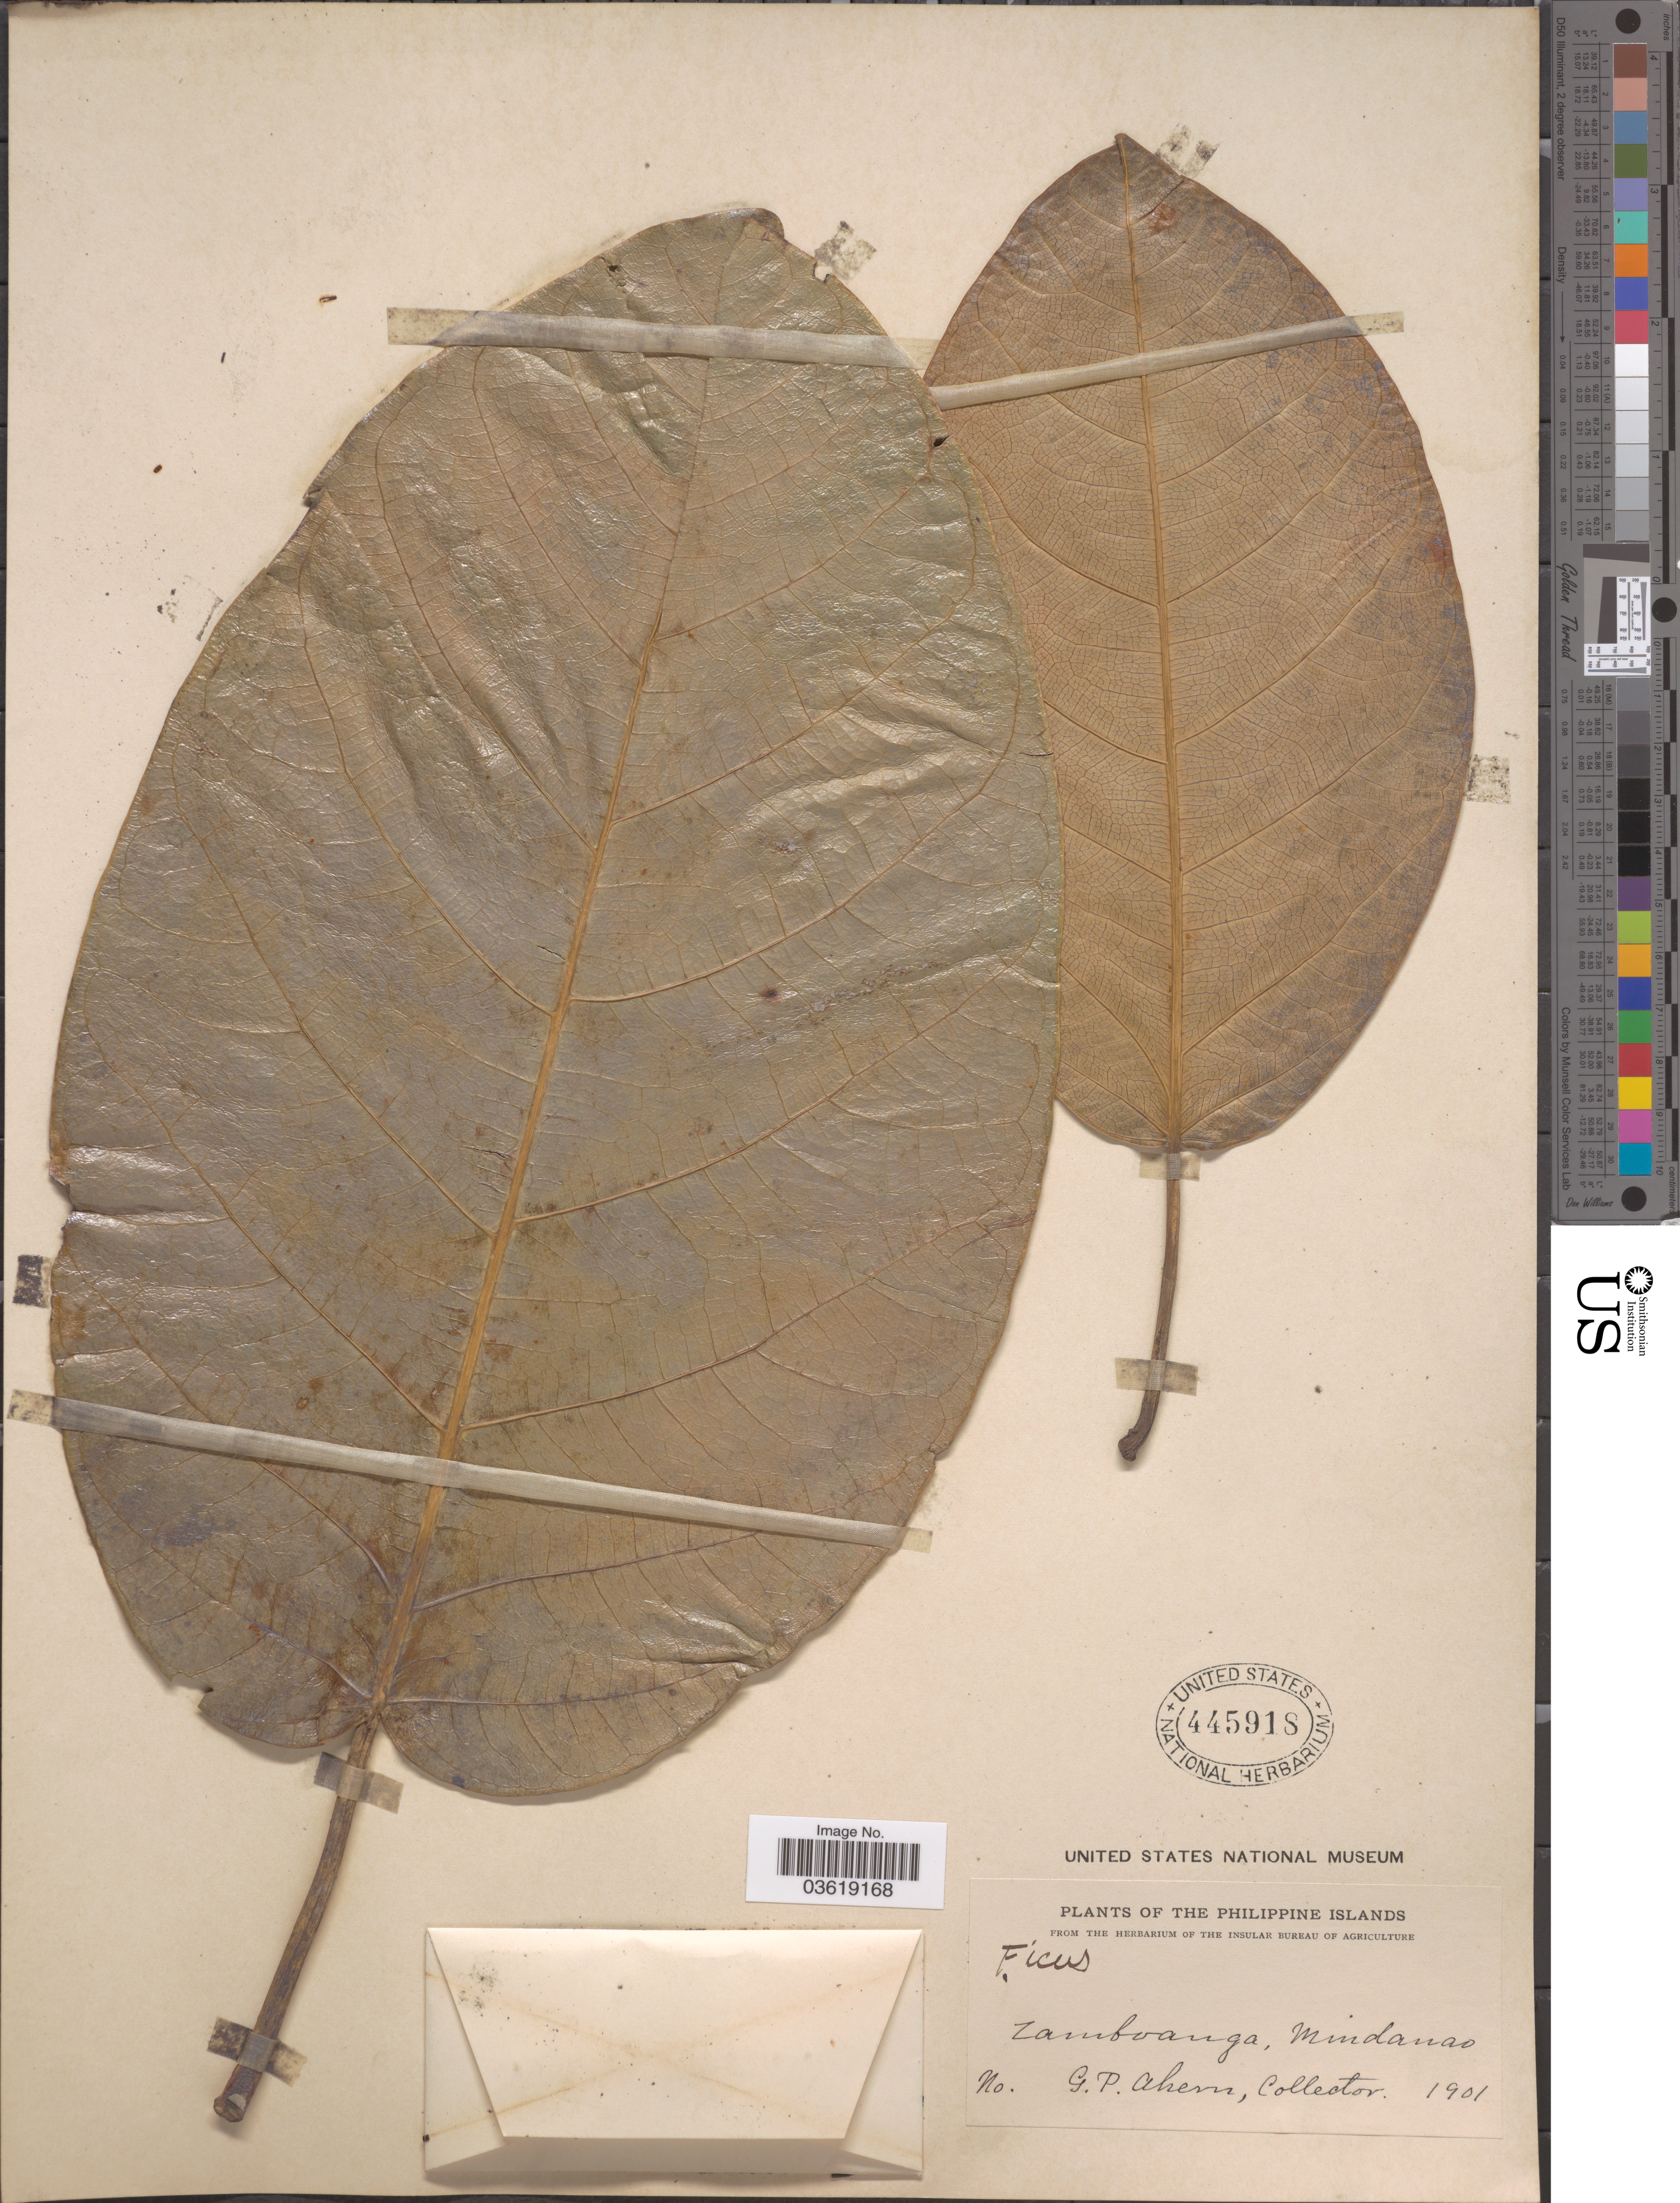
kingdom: Plantae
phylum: Tracheophyta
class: Magnoliopsida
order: Rosales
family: Moraceae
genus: Ficus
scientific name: Ficus malunuensis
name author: Warb.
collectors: G. Ahern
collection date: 1901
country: Philippines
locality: The Philippine Islands. Zamboanga, Mindanao.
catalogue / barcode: US 445918